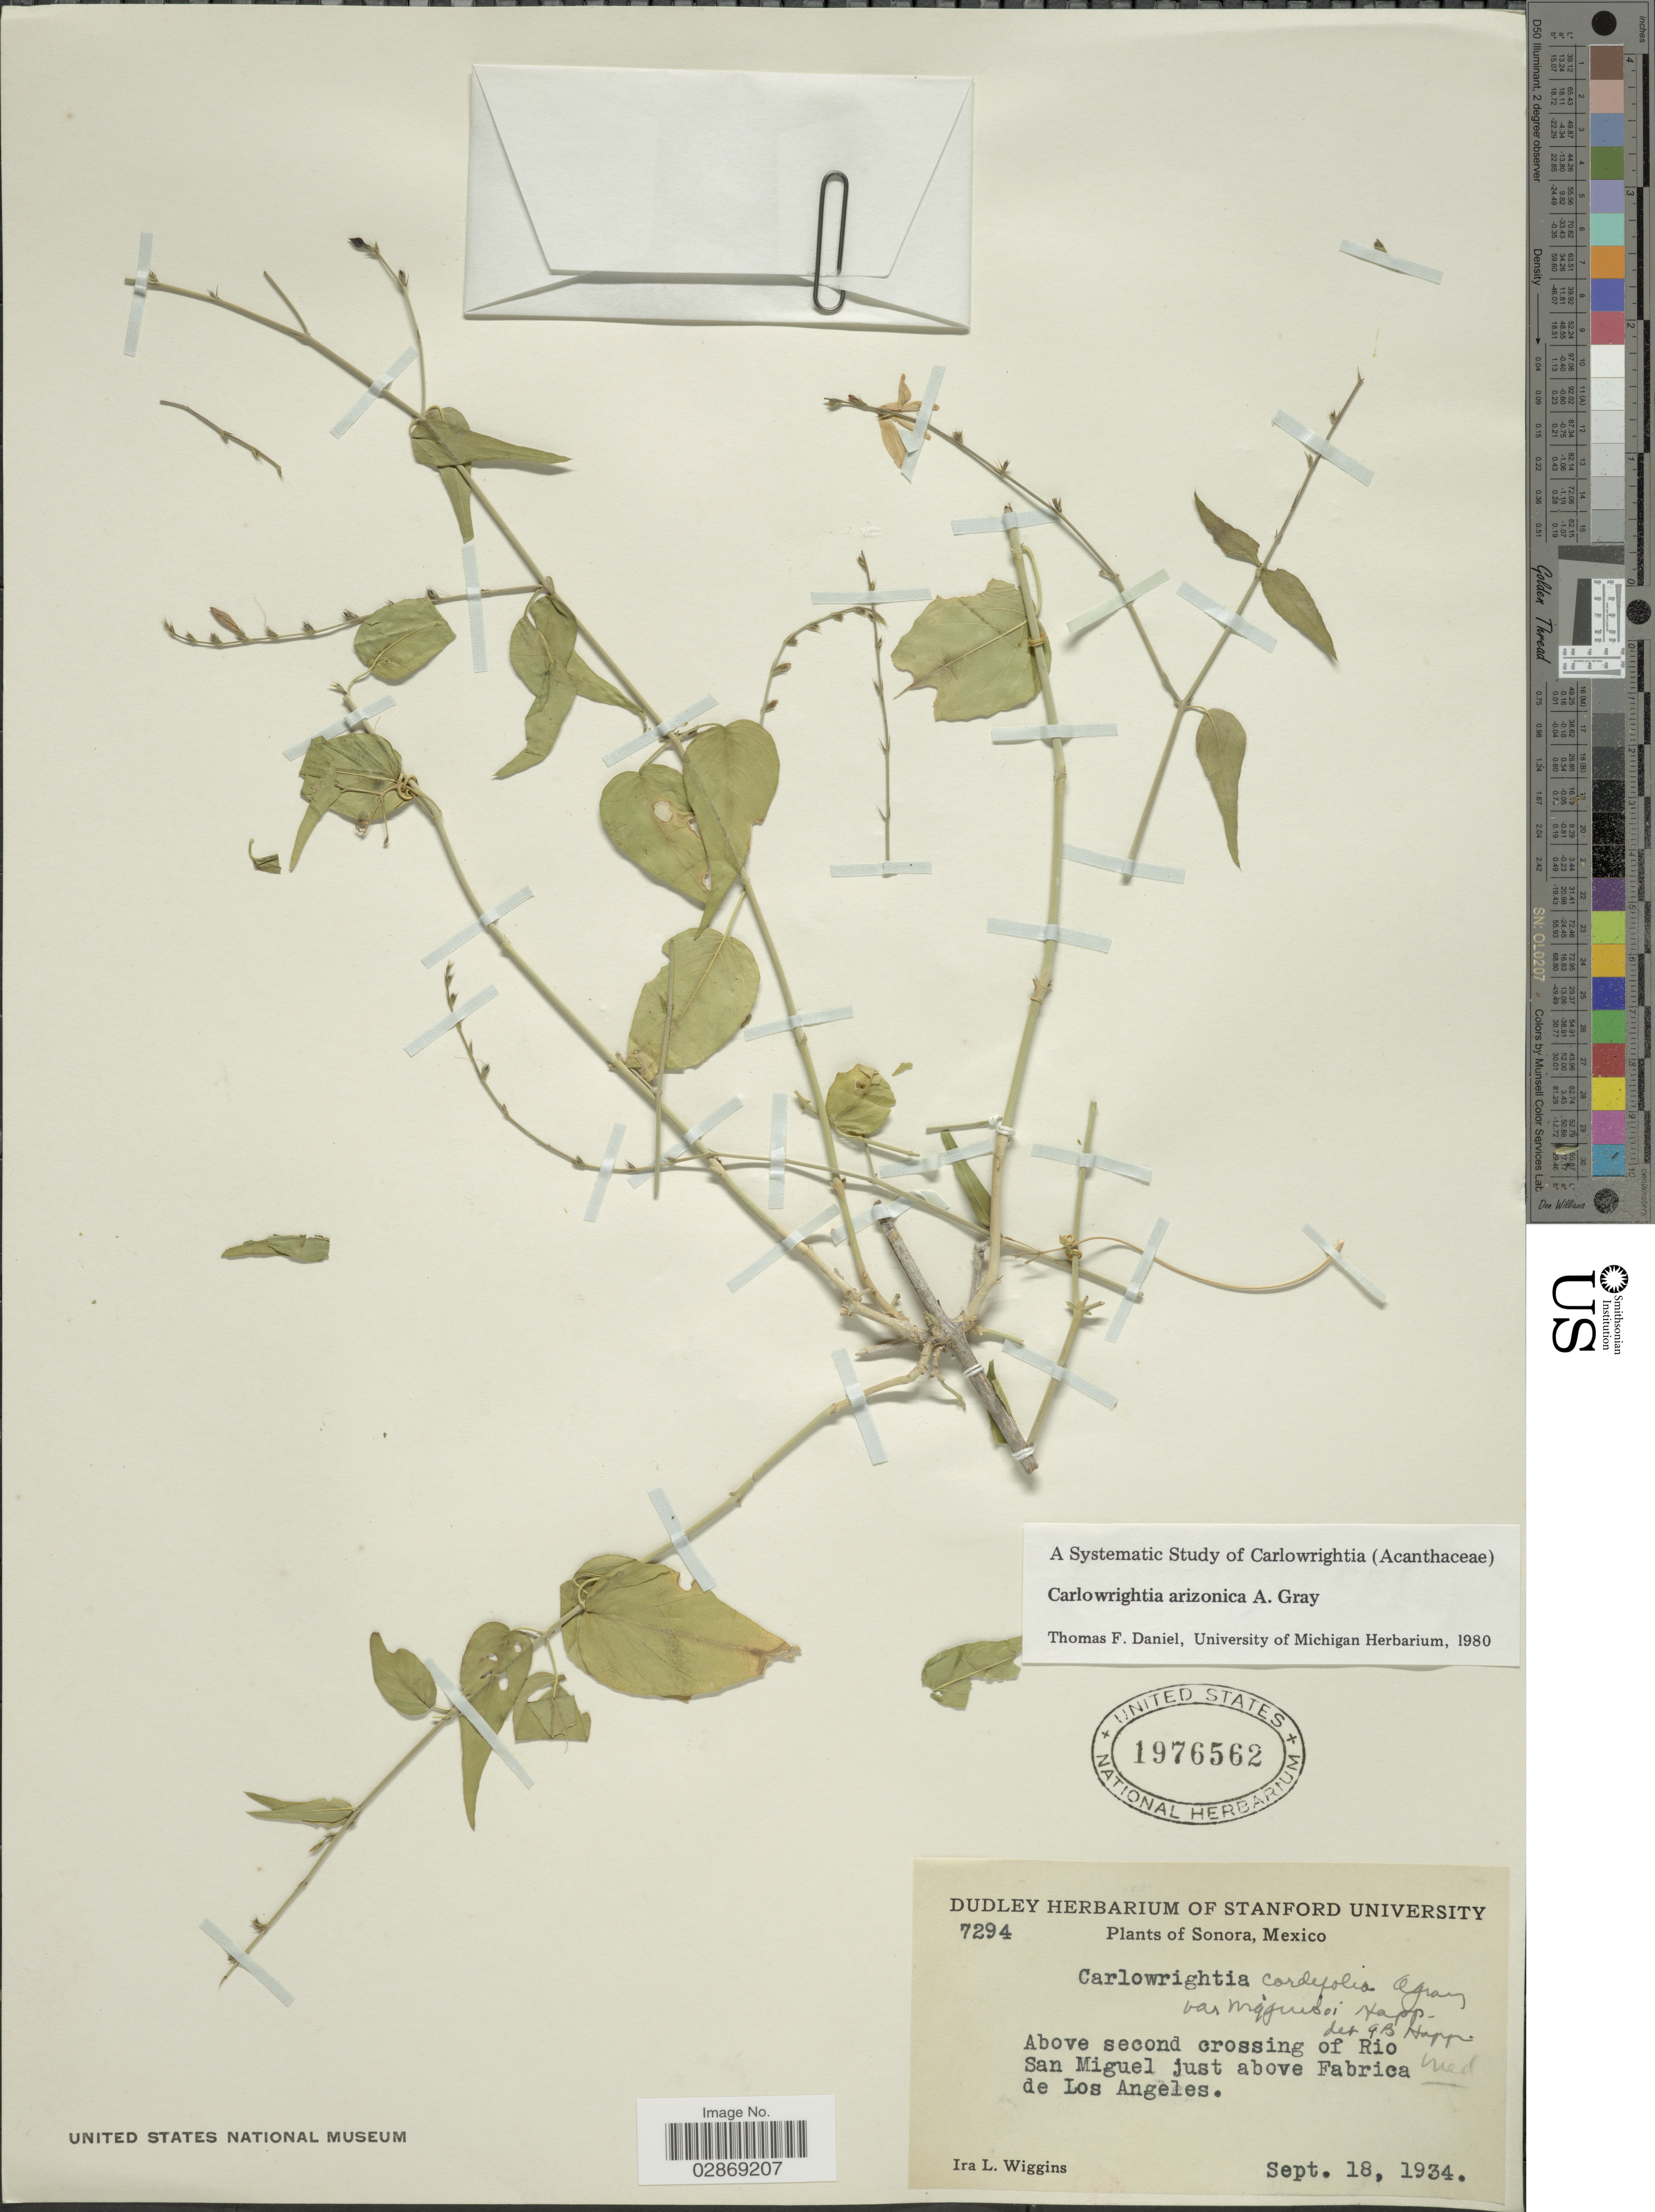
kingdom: Plantae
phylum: Tracheophyta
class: Magnoliopsida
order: Lamiales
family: Acanthaceae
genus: Carlowrightia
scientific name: Carlowrightia arizonica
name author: A. Gray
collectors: I. L. Wiggins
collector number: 7294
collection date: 1934-09-18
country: Mexico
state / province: Sonora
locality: Above second crossing of Rio San Miguel just above Fabrica de Los Angeles.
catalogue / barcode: US 1976562